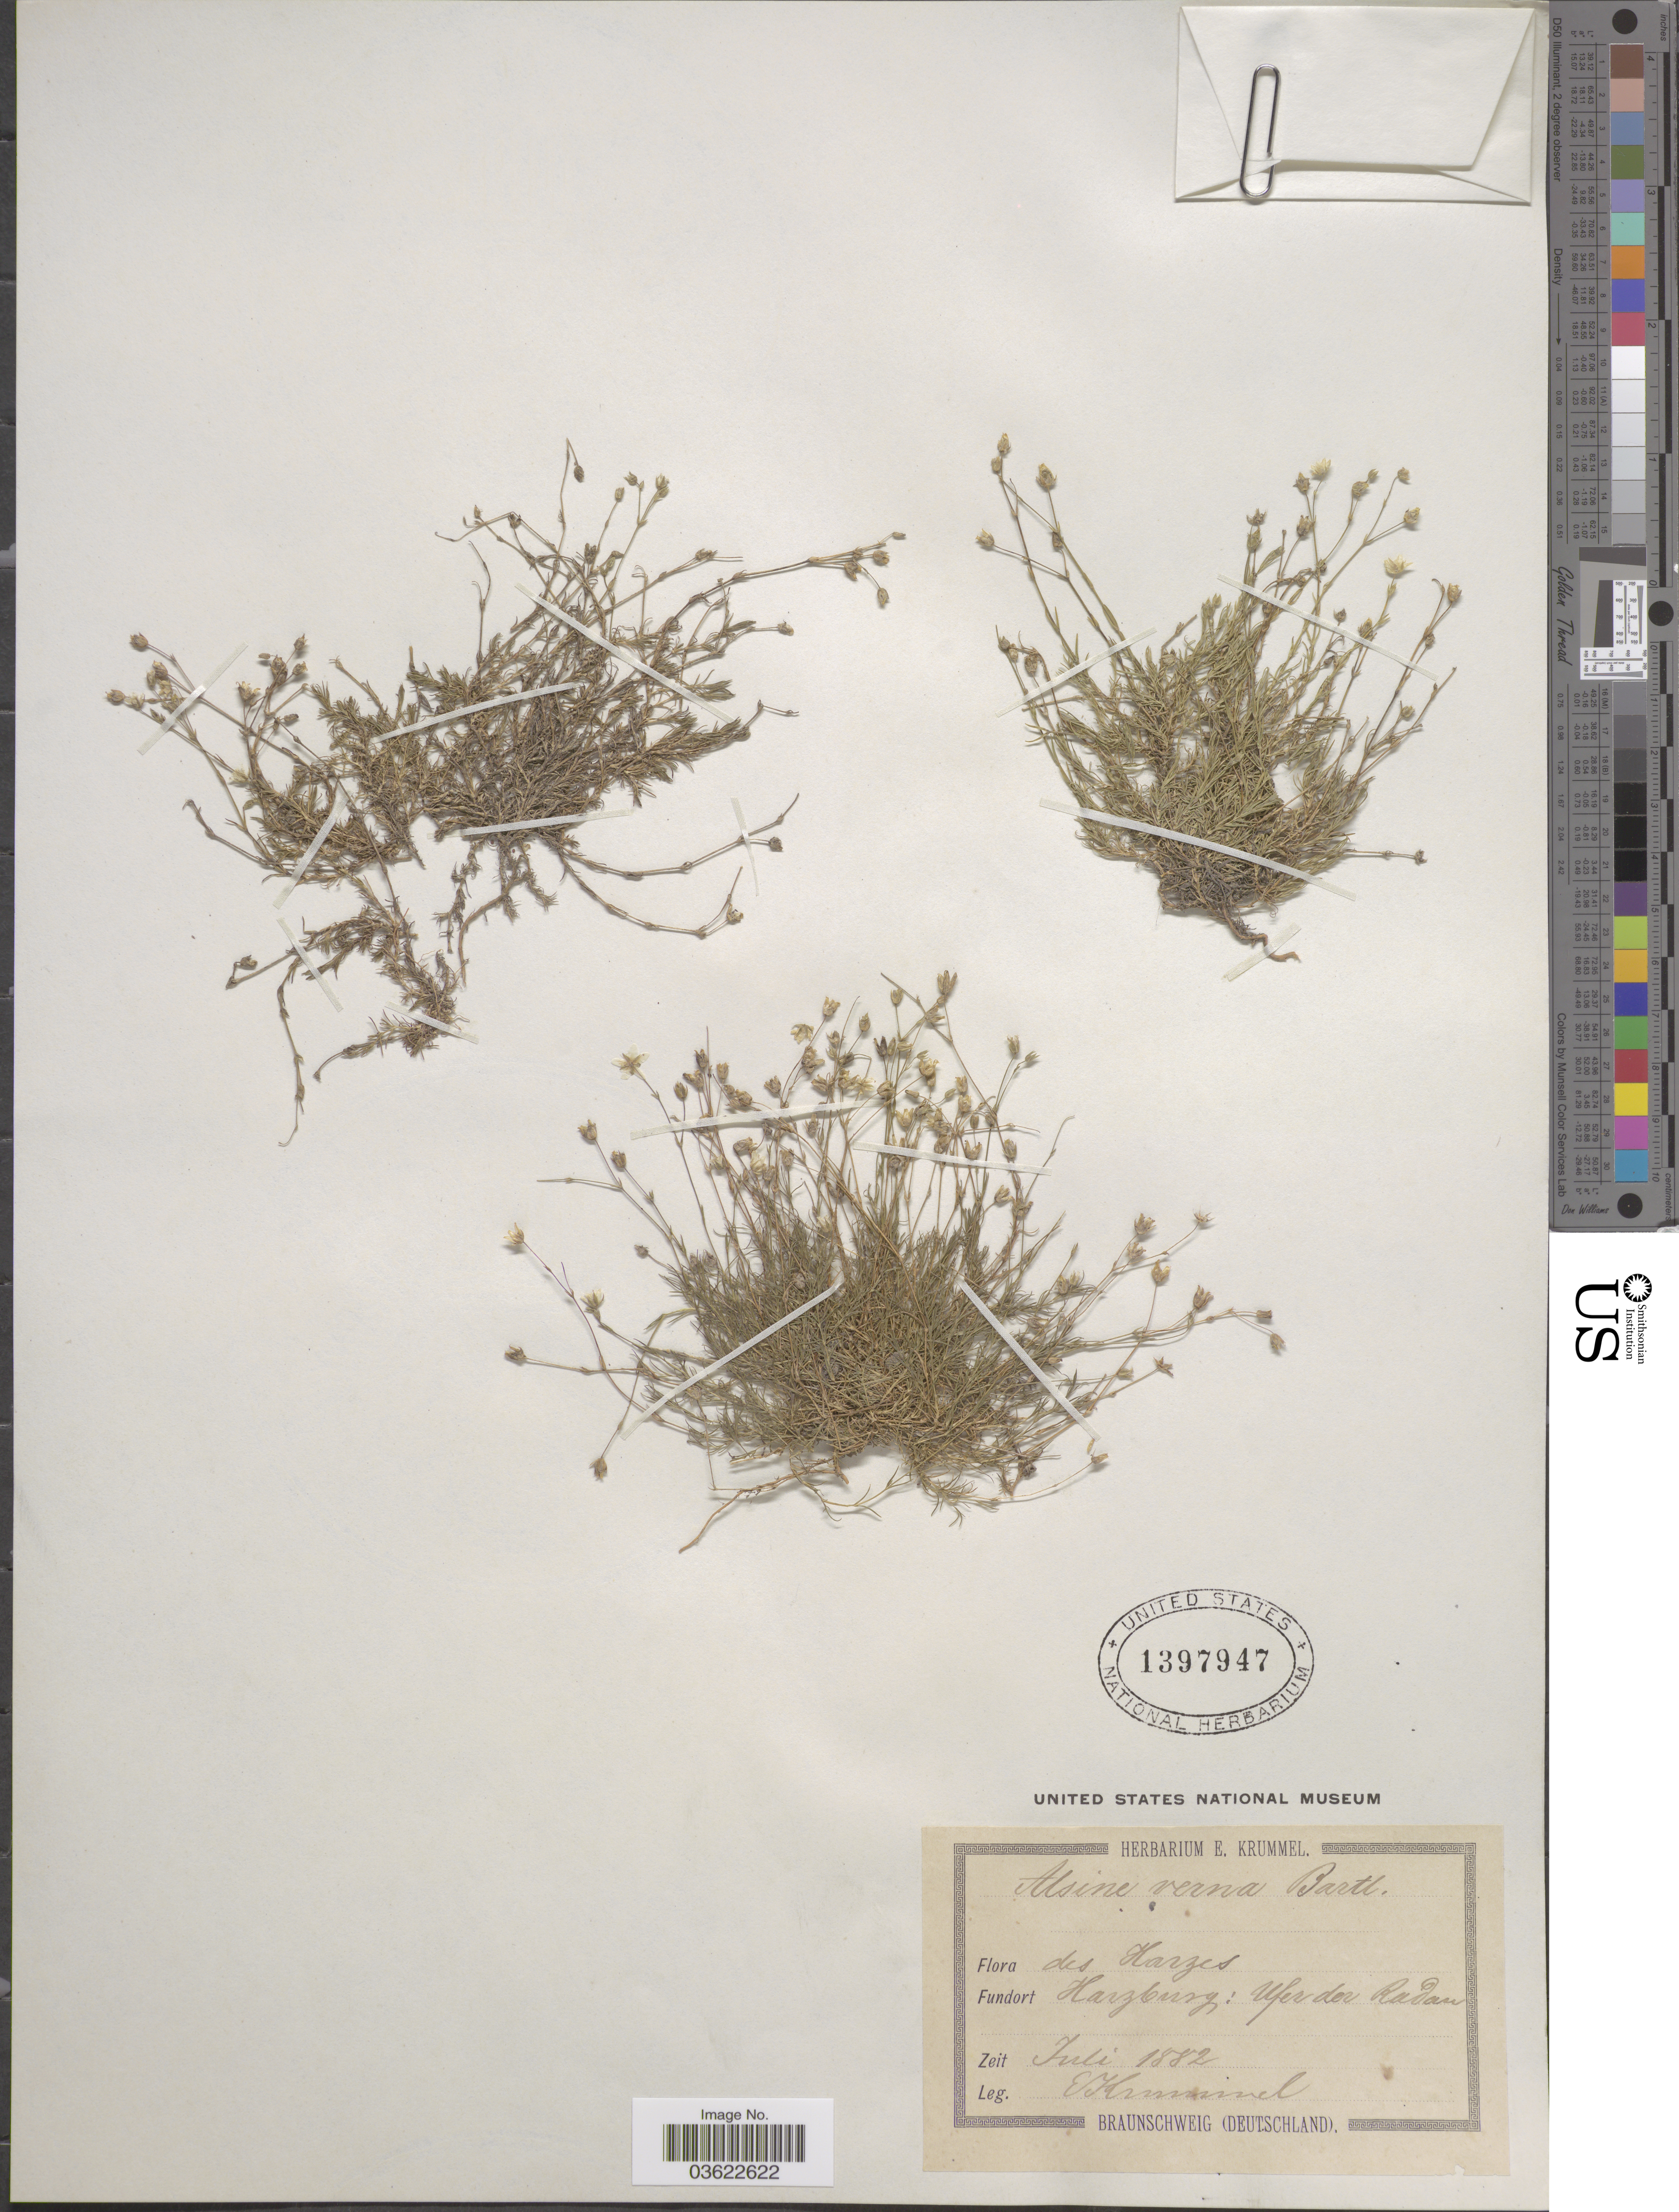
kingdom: Plantae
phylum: Tracheophyta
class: Magnoliopsida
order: Caryophyllales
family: Caryophyllaceae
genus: Arenaria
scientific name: Arenaria verna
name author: L.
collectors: E. Krummel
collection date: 1882-07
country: Germany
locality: Harzes. Harzburg: Ufer der Radan [interpreted].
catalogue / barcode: US 1397947